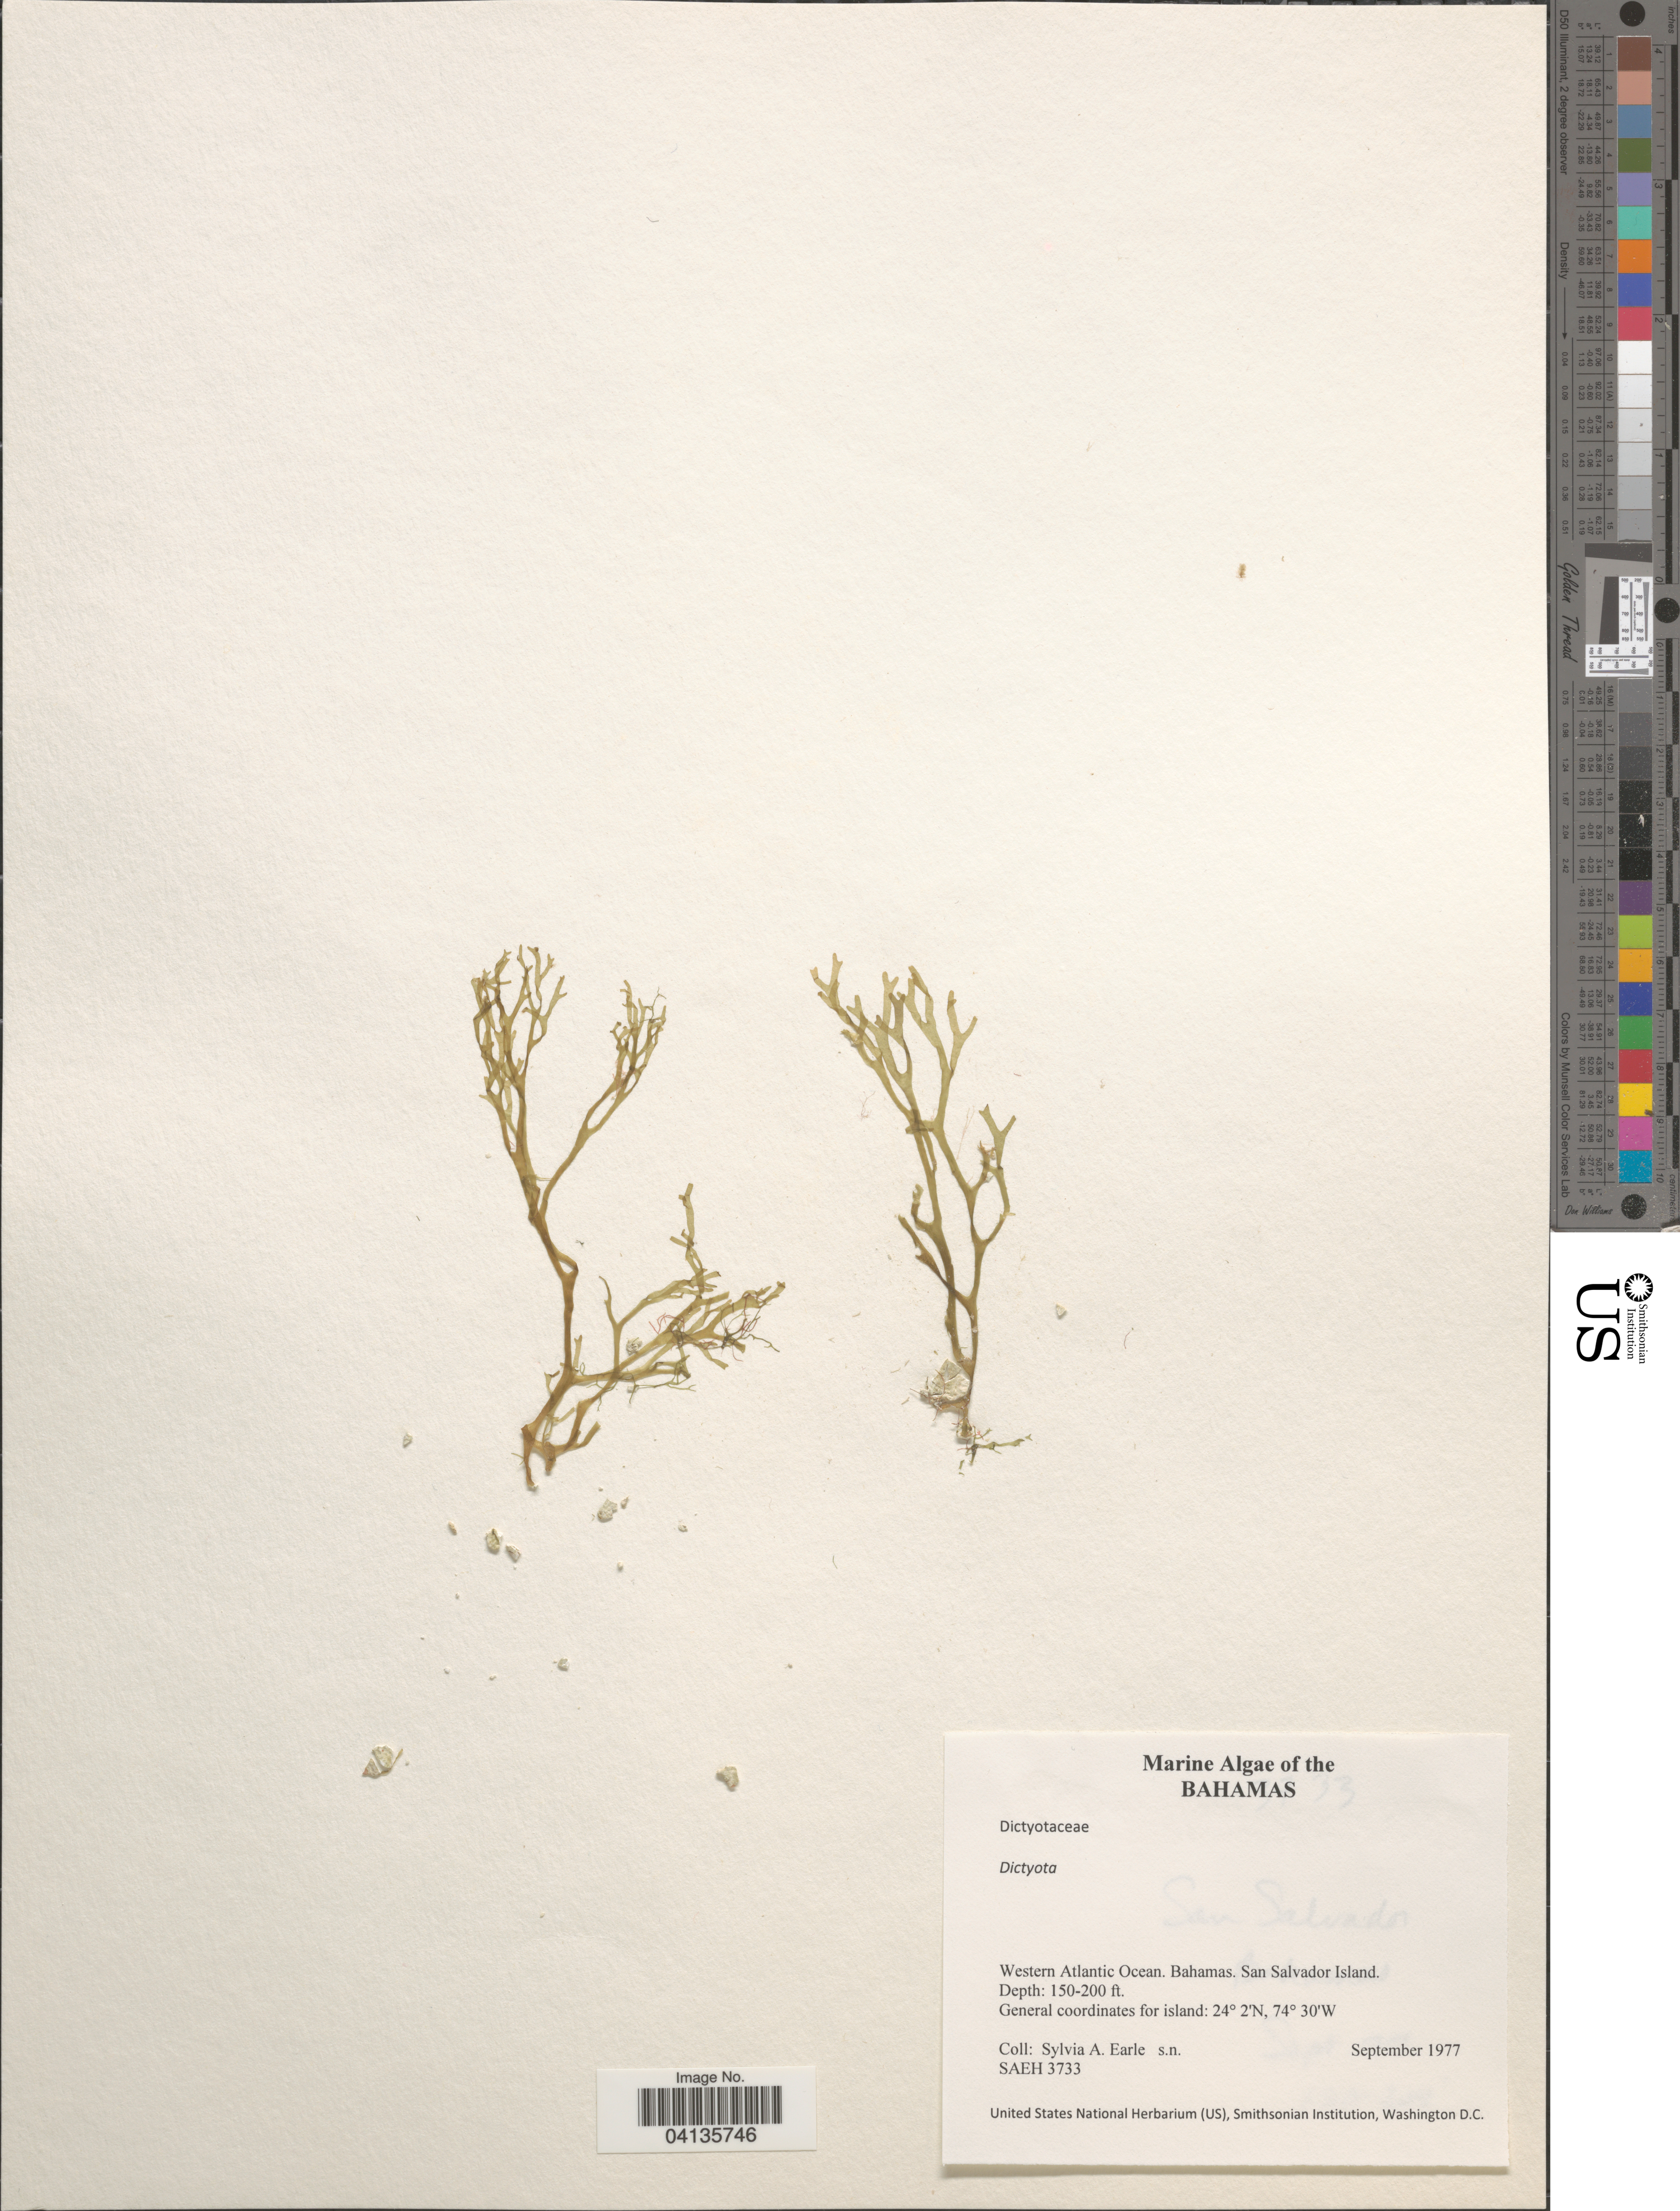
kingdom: Chromista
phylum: Ochrophyta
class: Phaeophyceae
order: Dictyotales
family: Dictyotaceae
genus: Dictyota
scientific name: Dictyota sp.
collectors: S. A. Earle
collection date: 1977-09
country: Bahamas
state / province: San Salvador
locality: Western Atlantic Ocean.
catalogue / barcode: US 238561